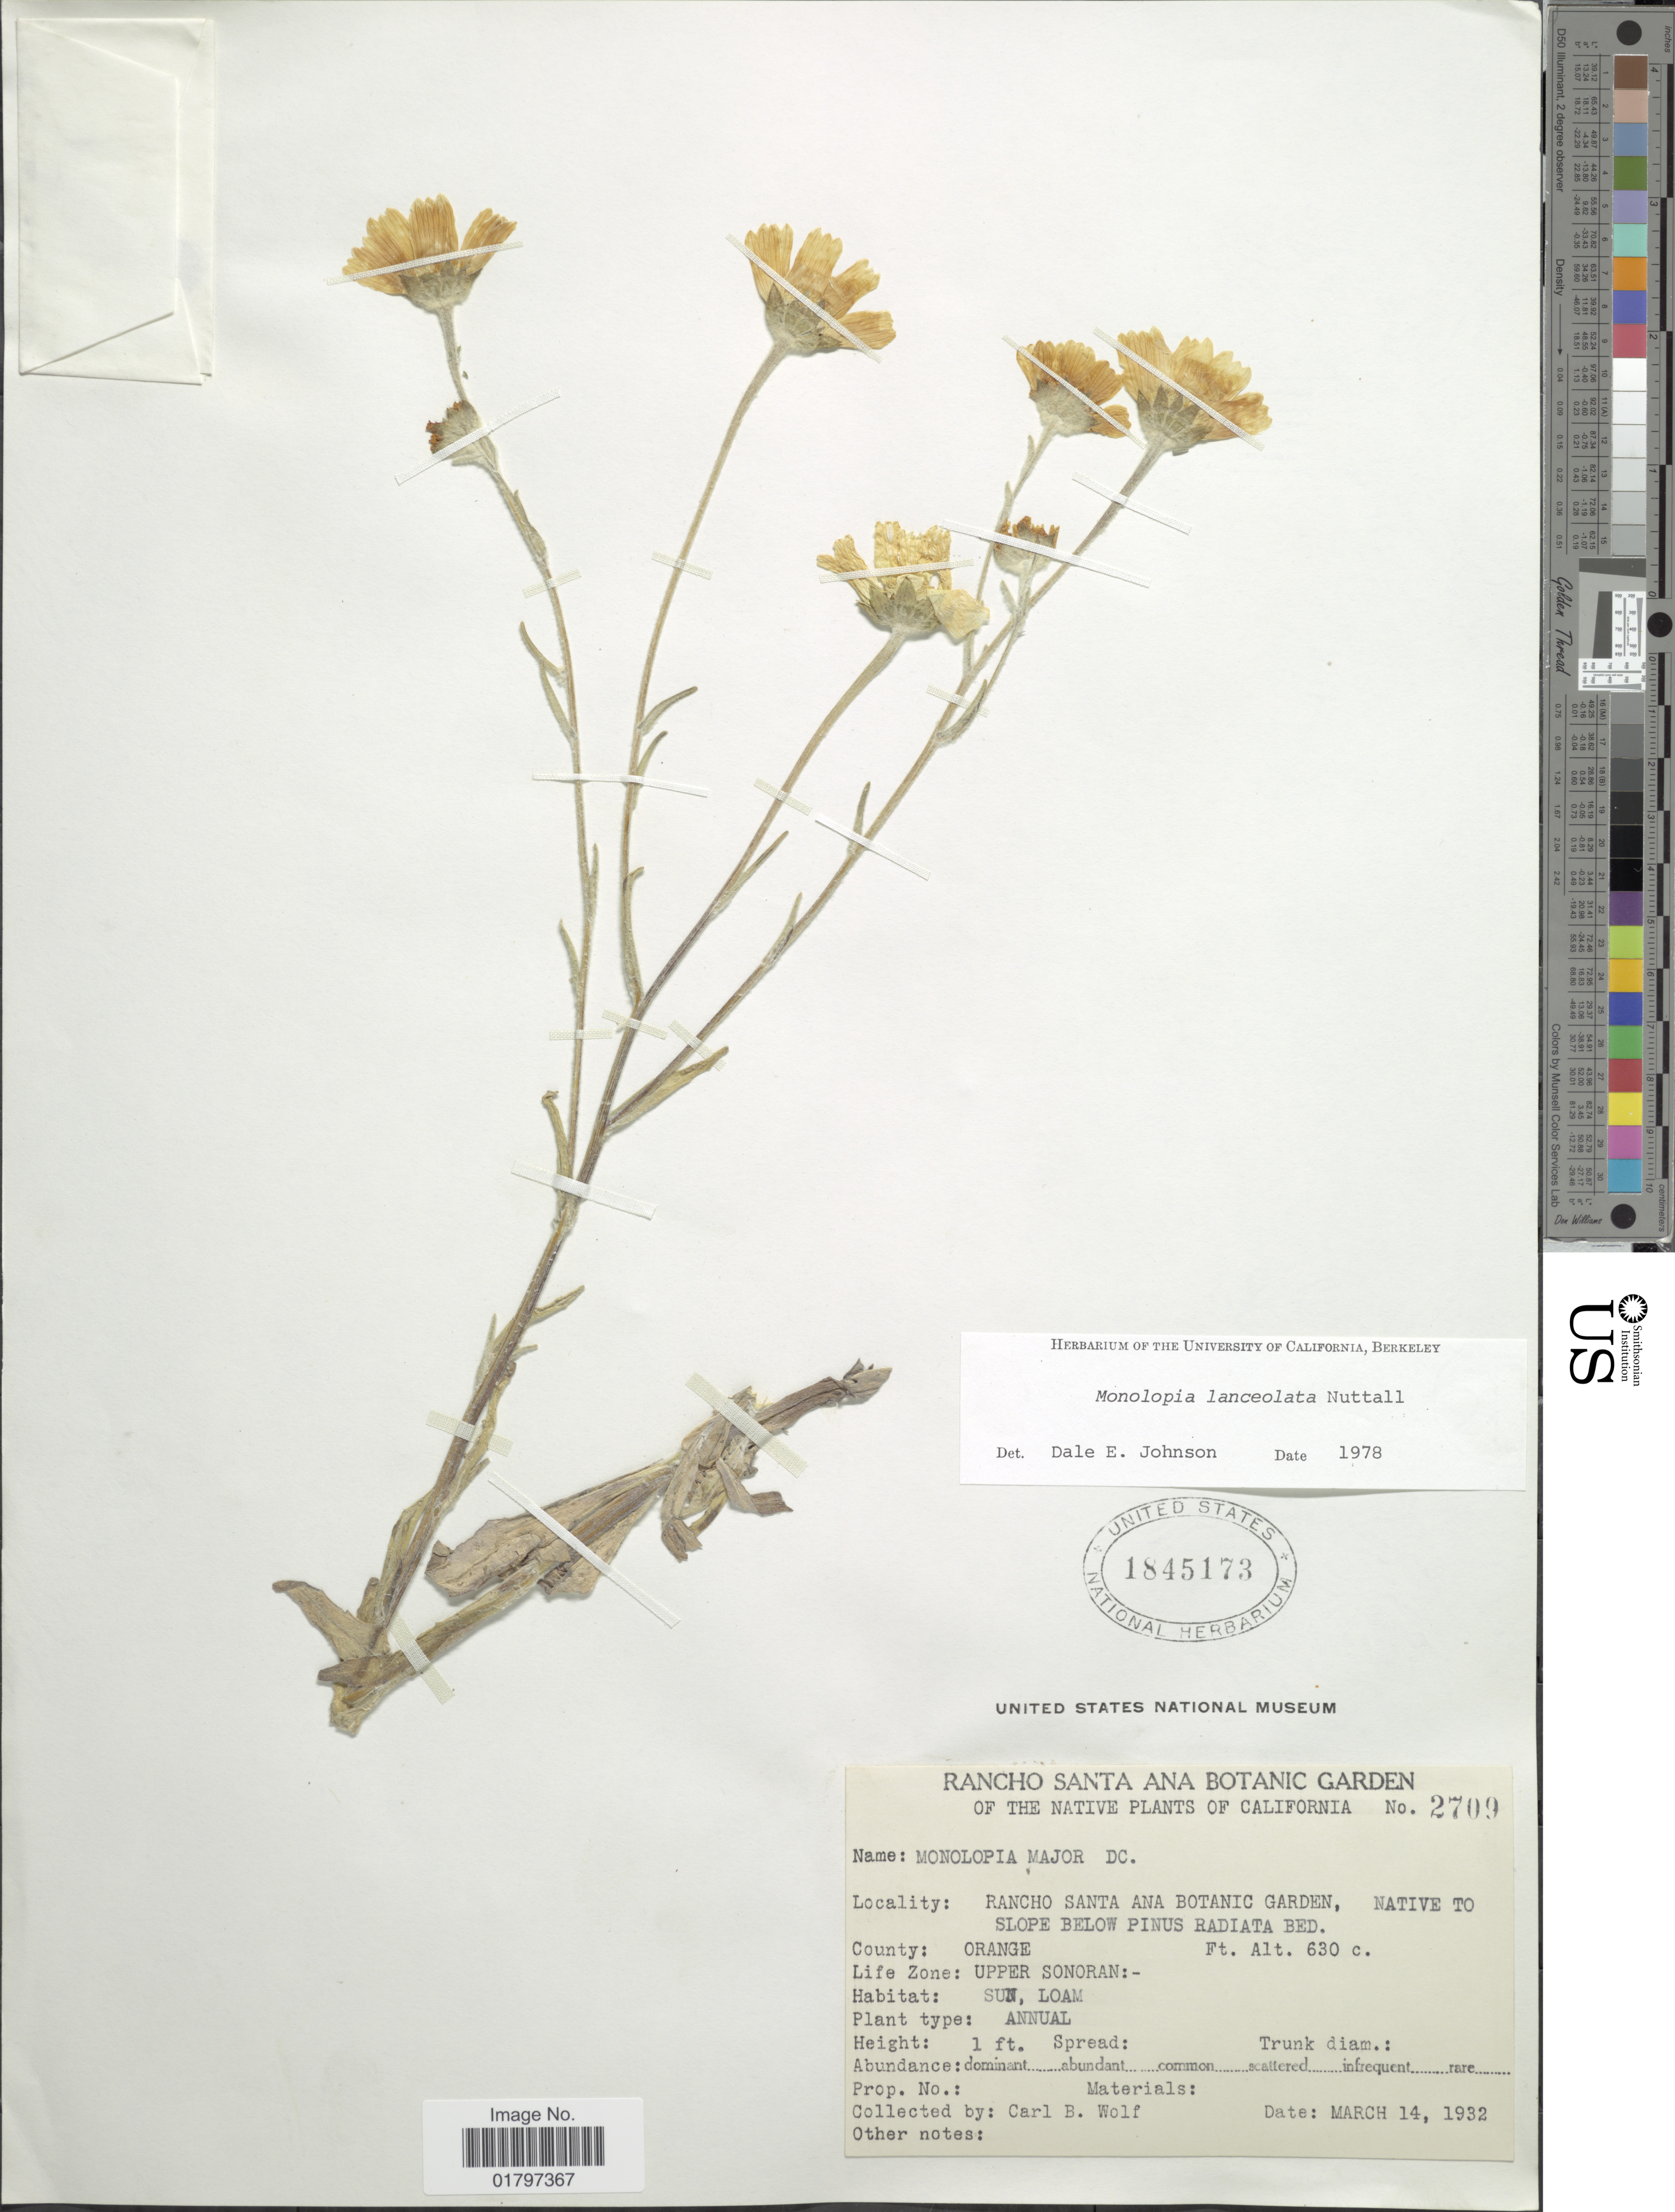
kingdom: Plantae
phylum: Tracheophyta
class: Magnoliopsida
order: Asterales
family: Asteraceae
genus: Monolopia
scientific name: Monolopia lanceolata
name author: Nutt.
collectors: C. B. Wolf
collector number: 2709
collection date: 1932-03-14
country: United States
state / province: California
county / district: Orange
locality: Rancho Santa Ana Botanic Garden. County: Orange. Upper Sonoran.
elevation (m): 192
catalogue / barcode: US 1845173